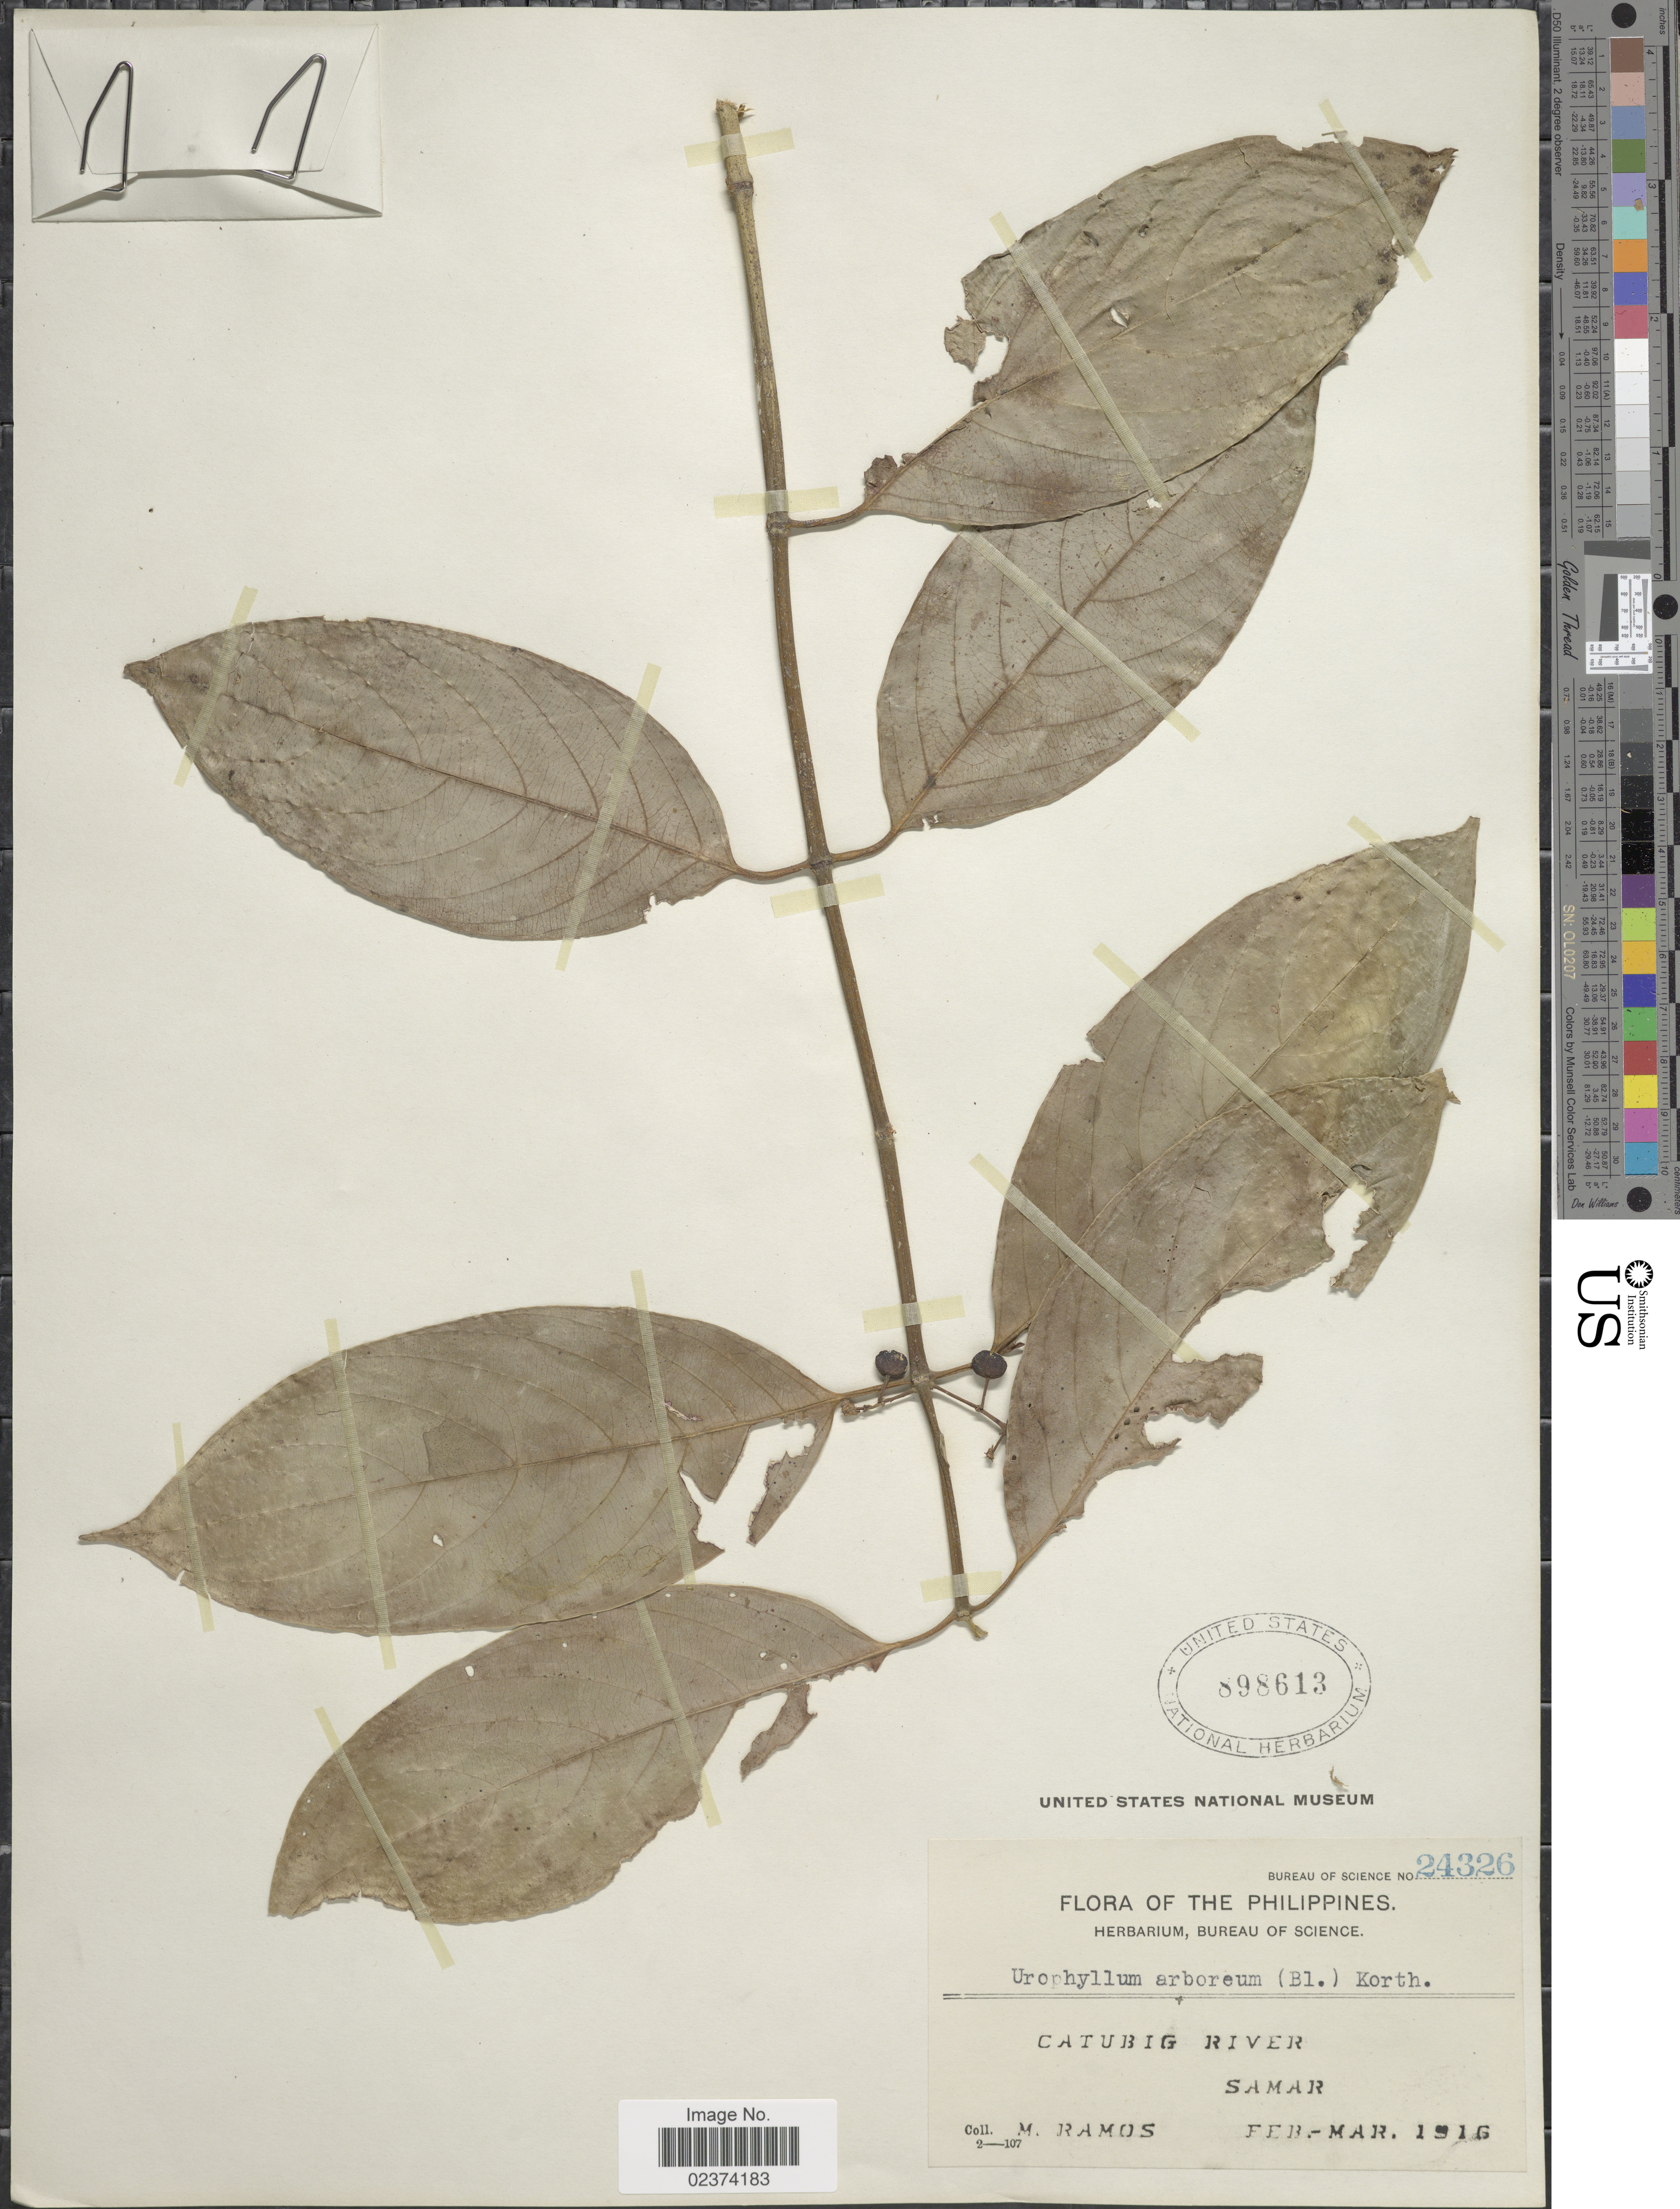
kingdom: Plantae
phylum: Tracheophyta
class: Magnoliopsida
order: Gentianales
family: Rubiaceae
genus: Urophyllum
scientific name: Urophyllum memecyloides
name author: (C. Presl) Vidal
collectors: M. Ramos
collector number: Bureau of Science 24326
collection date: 1916-02/1916-03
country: Philippines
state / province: Eastern Visayas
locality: Catubig River, Samar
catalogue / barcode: US 898613